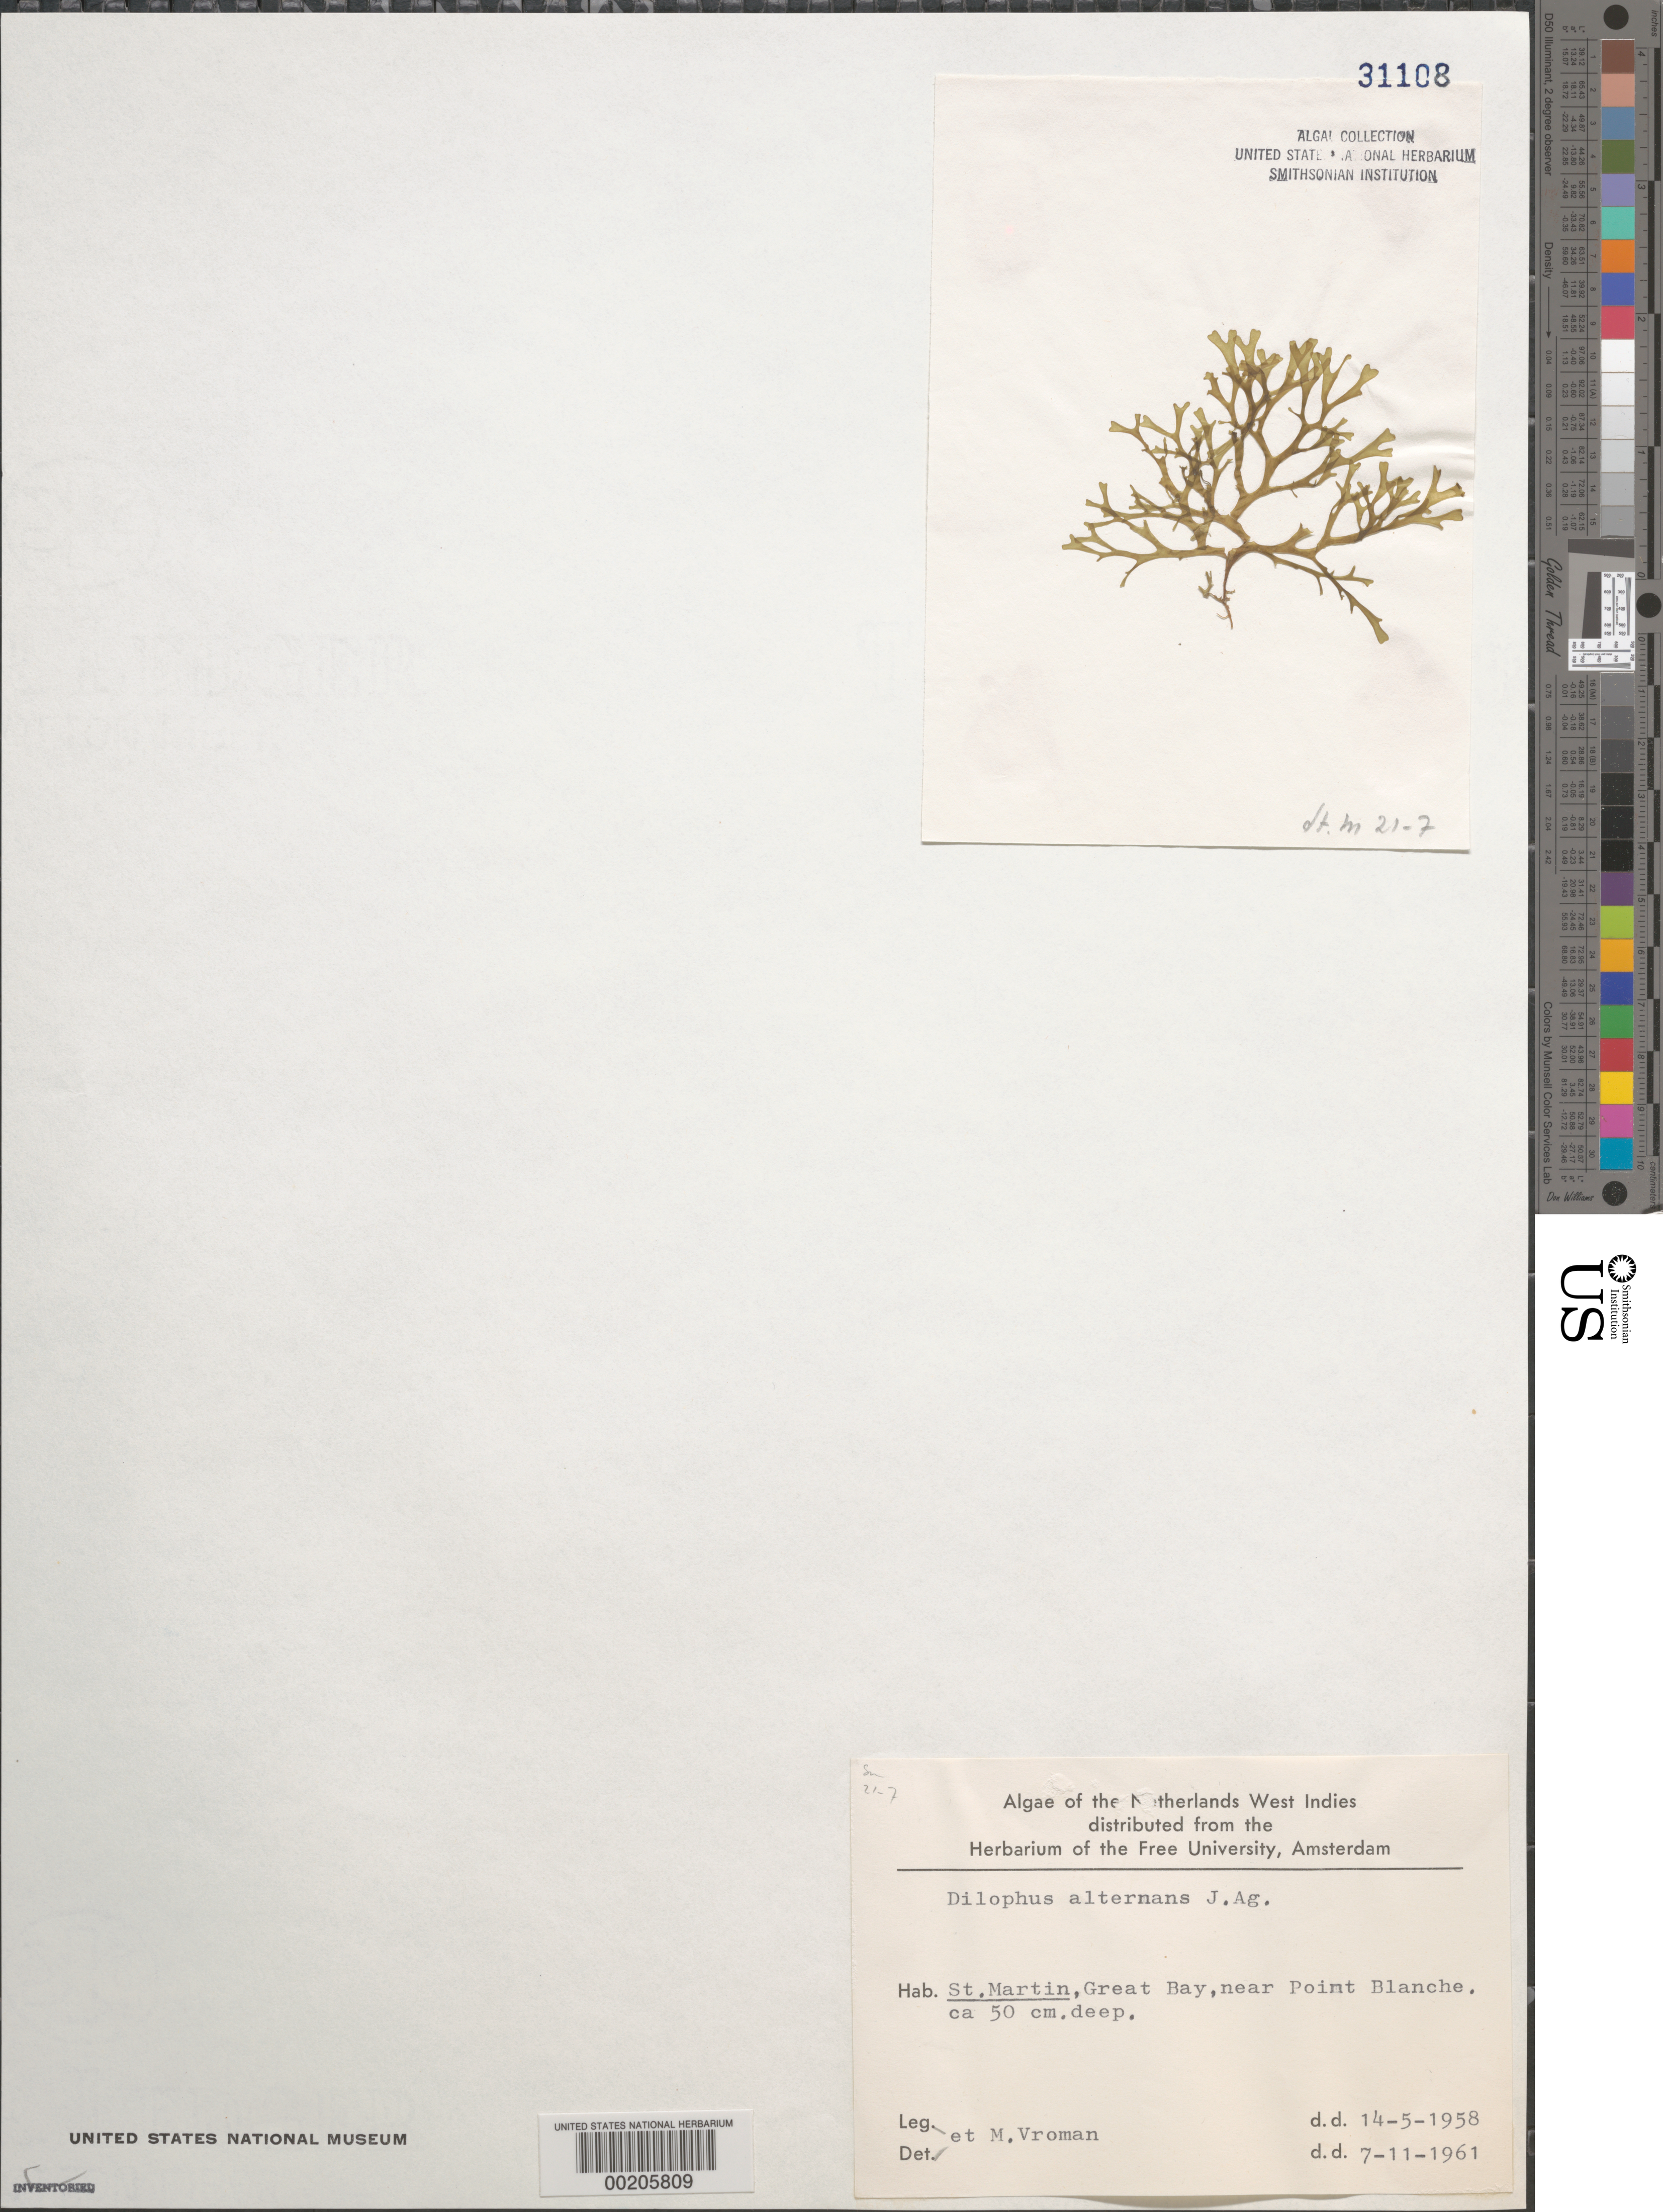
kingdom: Chromista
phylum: Ochrophyta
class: Phaeophyceae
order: Dictyotales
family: Dictyotaceae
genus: Dictyota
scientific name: Dictyota pinnatifida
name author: Kütz.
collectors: M. Vroman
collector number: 21-7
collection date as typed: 14 May 1958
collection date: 1958-05-14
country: Sint Maartin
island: Sint Maarten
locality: Great Bay, near Point Blanche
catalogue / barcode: US 31108